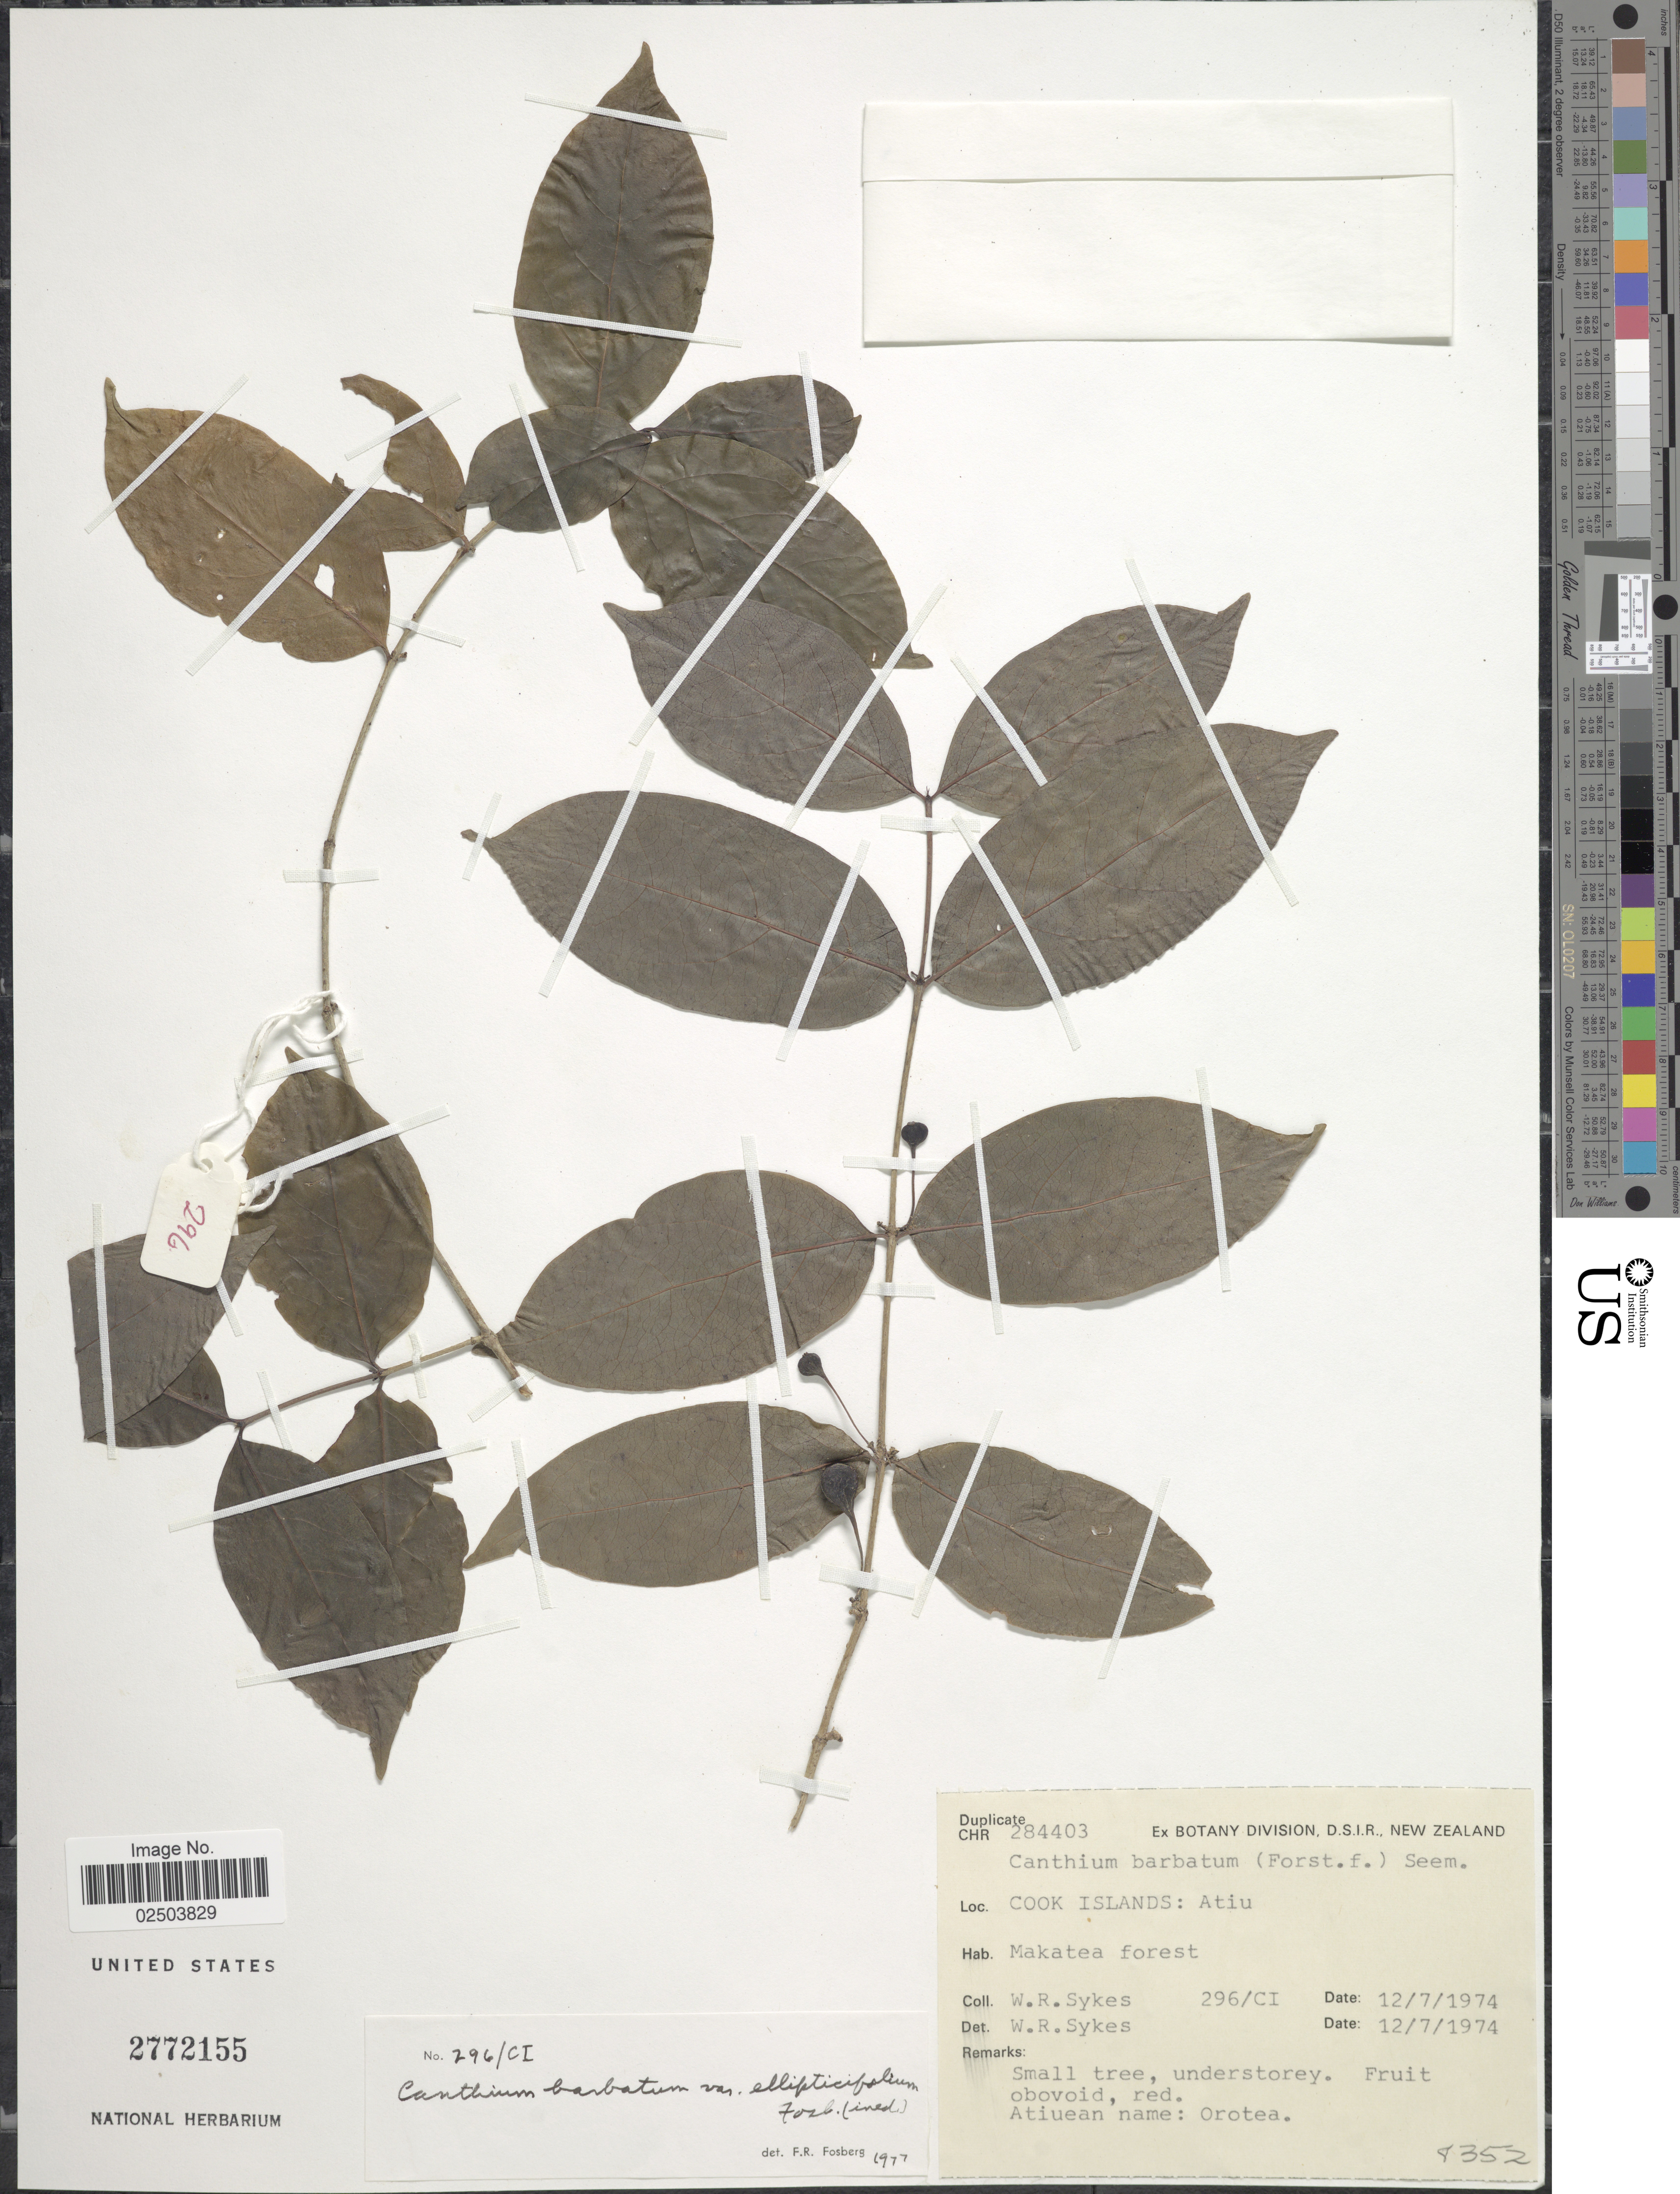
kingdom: Plantae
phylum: Tracheophyta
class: Magnoliopsida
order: Gentianales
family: Rubiaceae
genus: Cyclophyllum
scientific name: Cyclophyllum barbatum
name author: (G. Forst.) N. Hallé & J. Florence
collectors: W. R. Sykes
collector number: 296/CI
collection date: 1974-07-12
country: Cook Islands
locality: Atiu, Makatea forest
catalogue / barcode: US 2772155